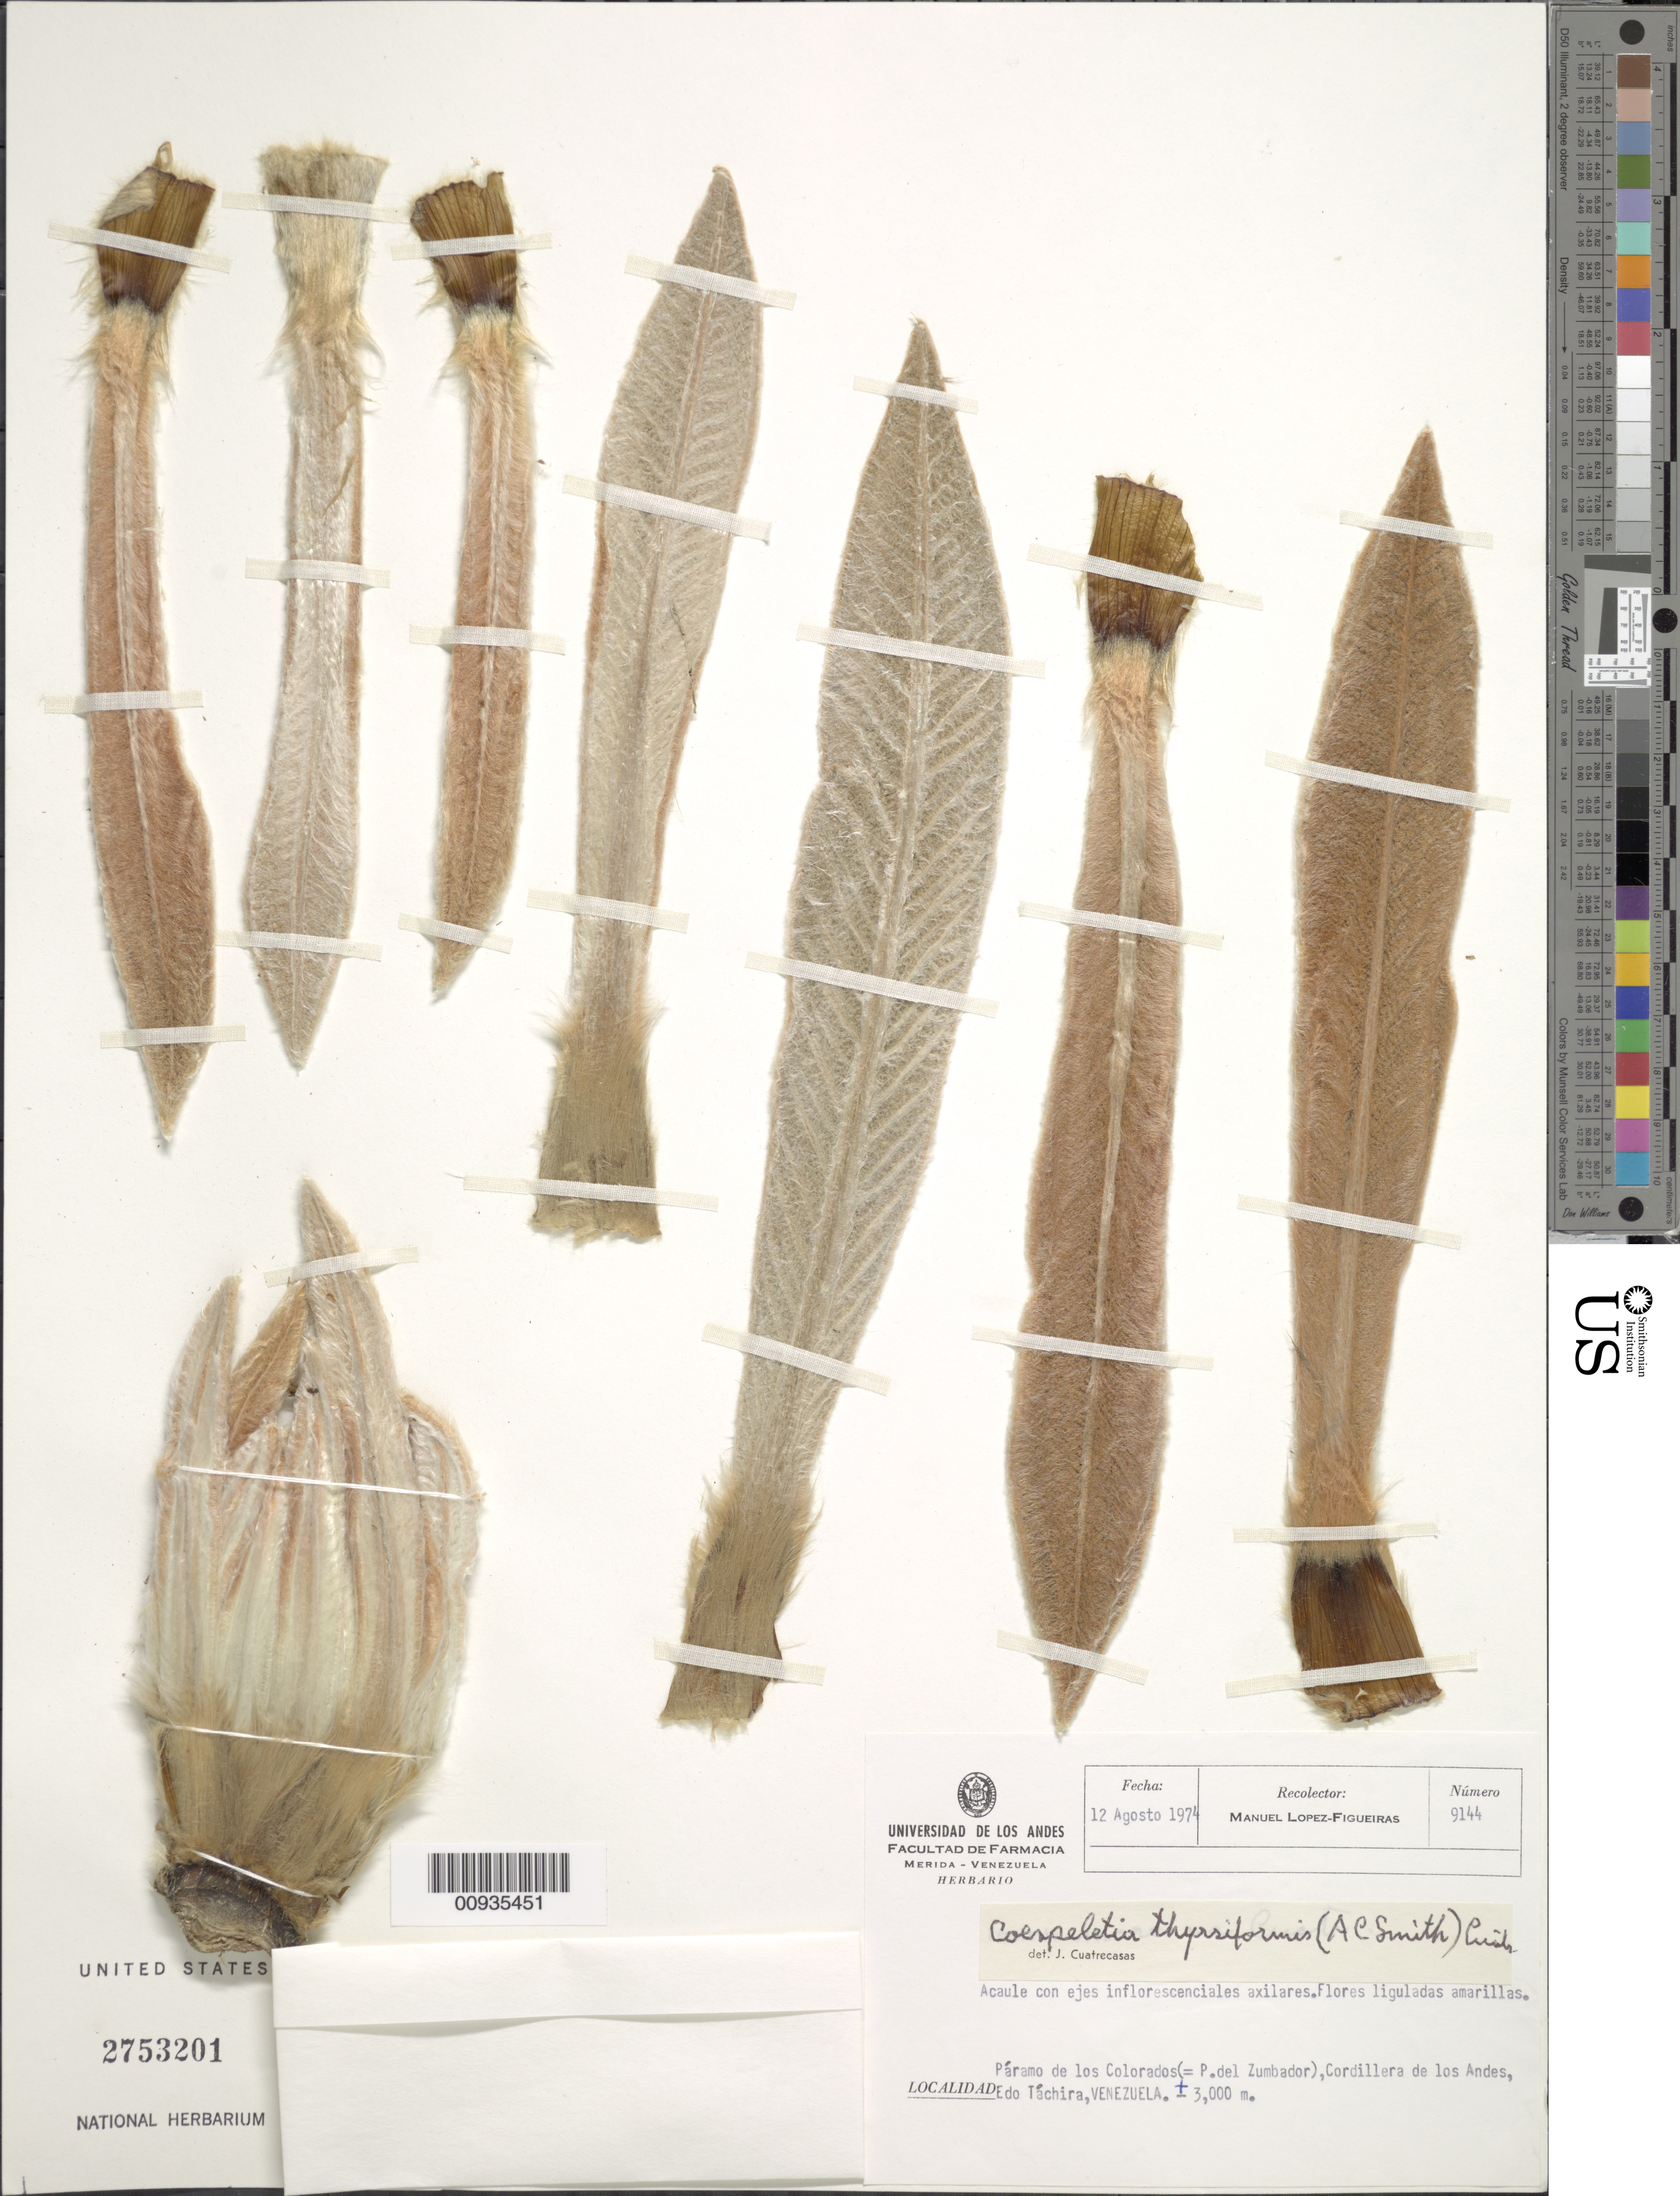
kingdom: Plantae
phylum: Tracheophyta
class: Magnoliopsida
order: Asterales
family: Asteraceae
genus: Coespeletia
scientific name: Coespeletia thyrsiformis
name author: (A.C. Sm.) Cuatrec.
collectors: M. López Figueiras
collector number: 9144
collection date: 1974-08-12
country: Venezuela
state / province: Tachira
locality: Paramo de los Colorados (=P. del Zumbador), Cordillera de los Andes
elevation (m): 3000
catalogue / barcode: US 2753201